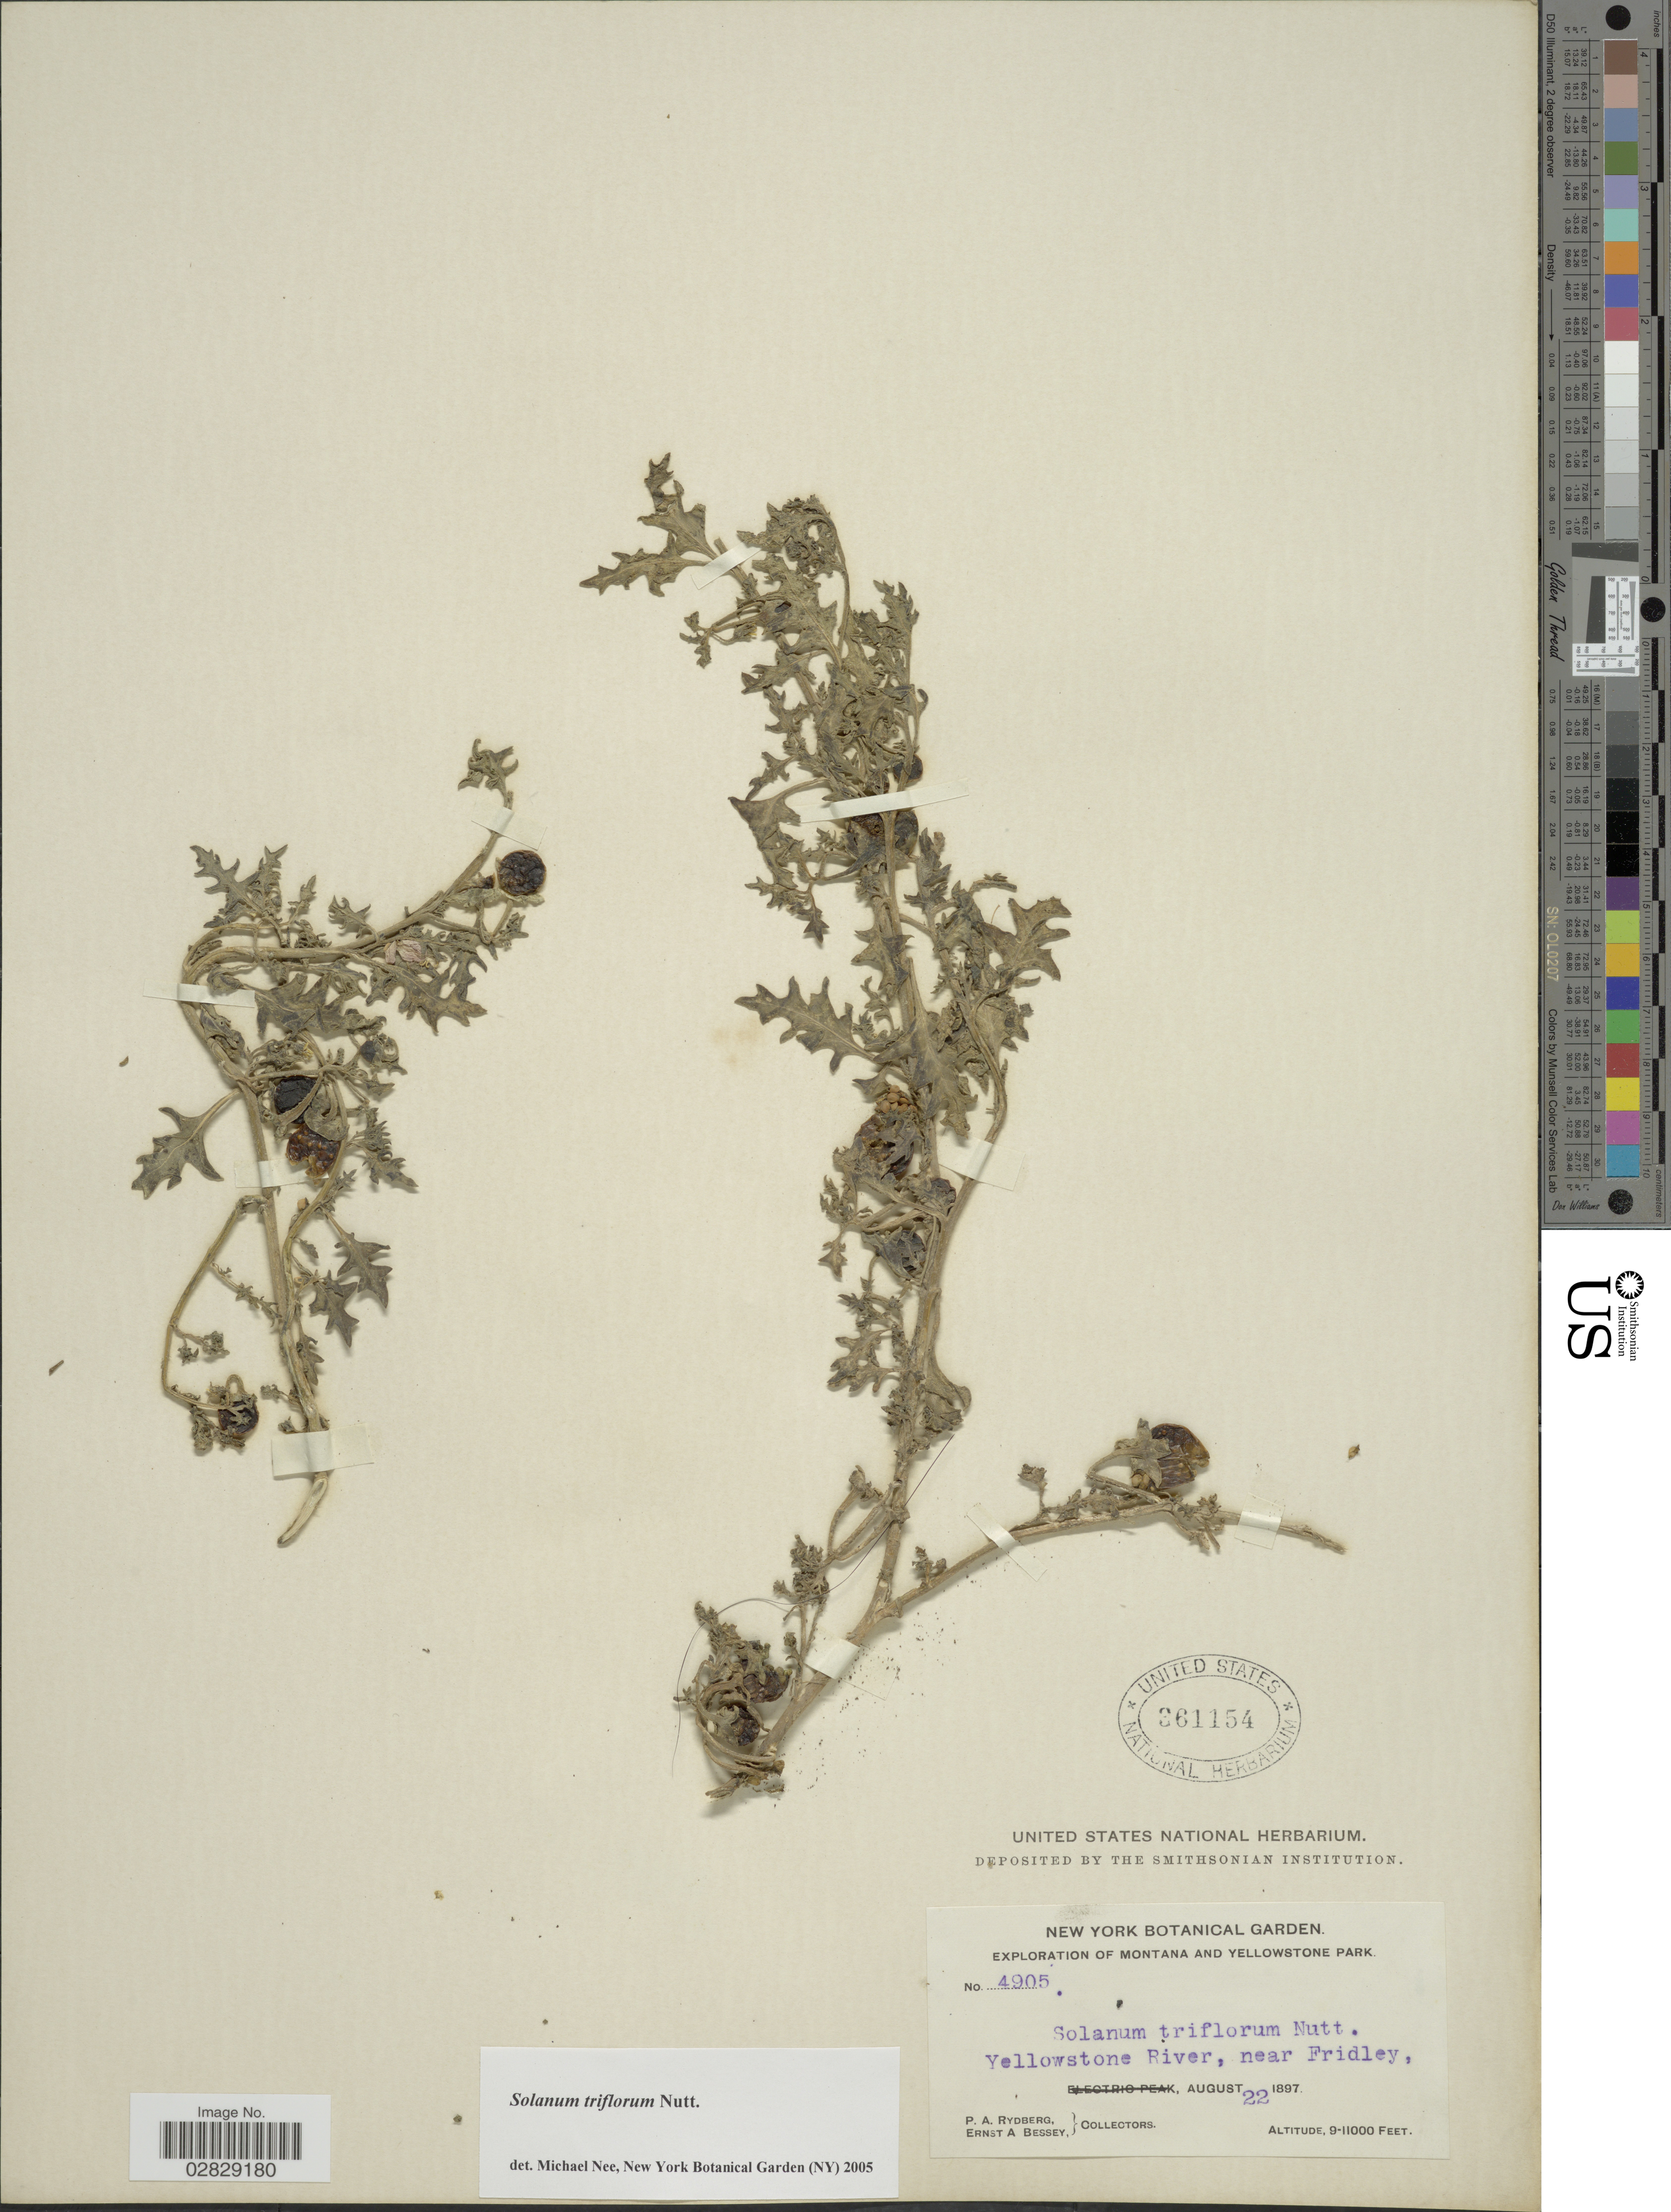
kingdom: Plantae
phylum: Tracheophyta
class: Magnoliopsida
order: Solanales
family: Solanaceae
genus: Solanum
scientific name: Solanum triflorum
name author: Nutt.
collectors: P. A. Rydberg & E. A. Bessey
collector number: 4905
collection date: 1897-08-22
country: United States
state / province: Montana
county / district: Park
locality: Yellowstone Park. Yellowstone River, near Fridley.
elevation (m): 2743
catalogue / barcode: US 361154